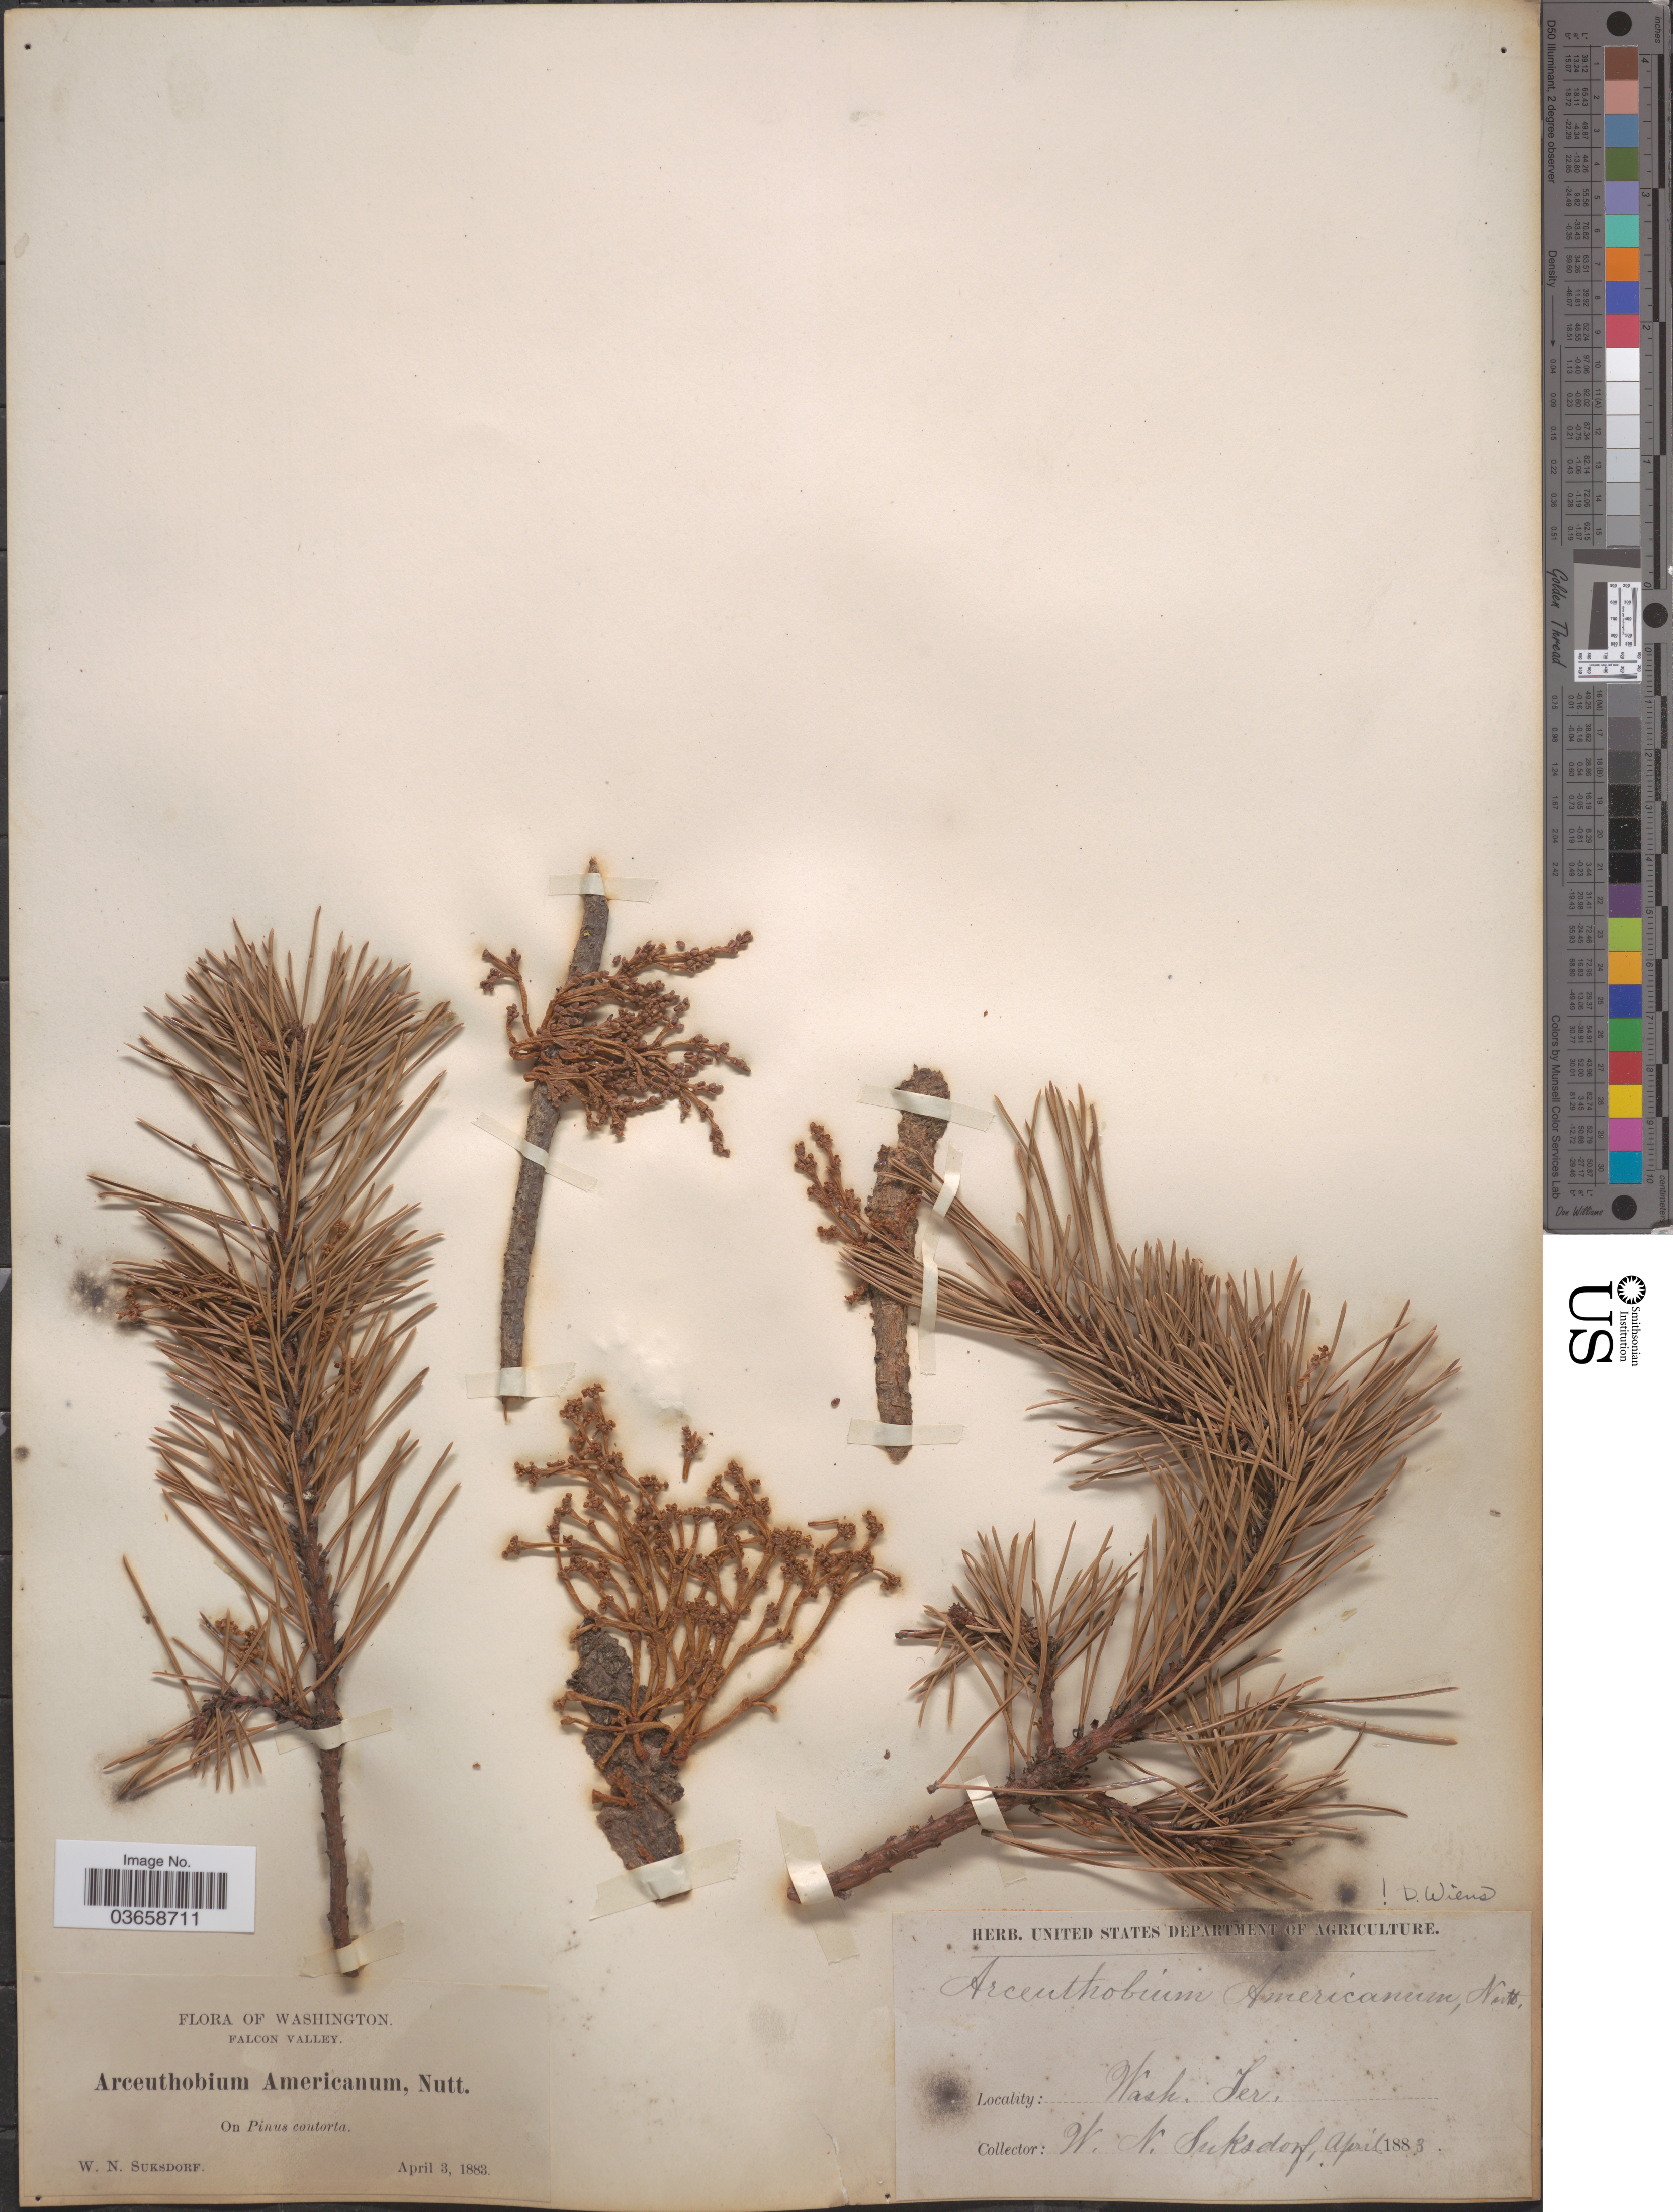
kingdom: Plantae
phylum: Tracheophyta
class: Magnoliopsida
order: Santalales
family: Viscaceae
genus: Arceuthobium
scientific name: Arceuthobium americanum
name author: Nutt. ex A. Gray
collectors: W. N. Suksdorf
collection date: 1883-04-03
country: United States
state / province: Washington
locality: Falcon Valley. Wash. Ter.